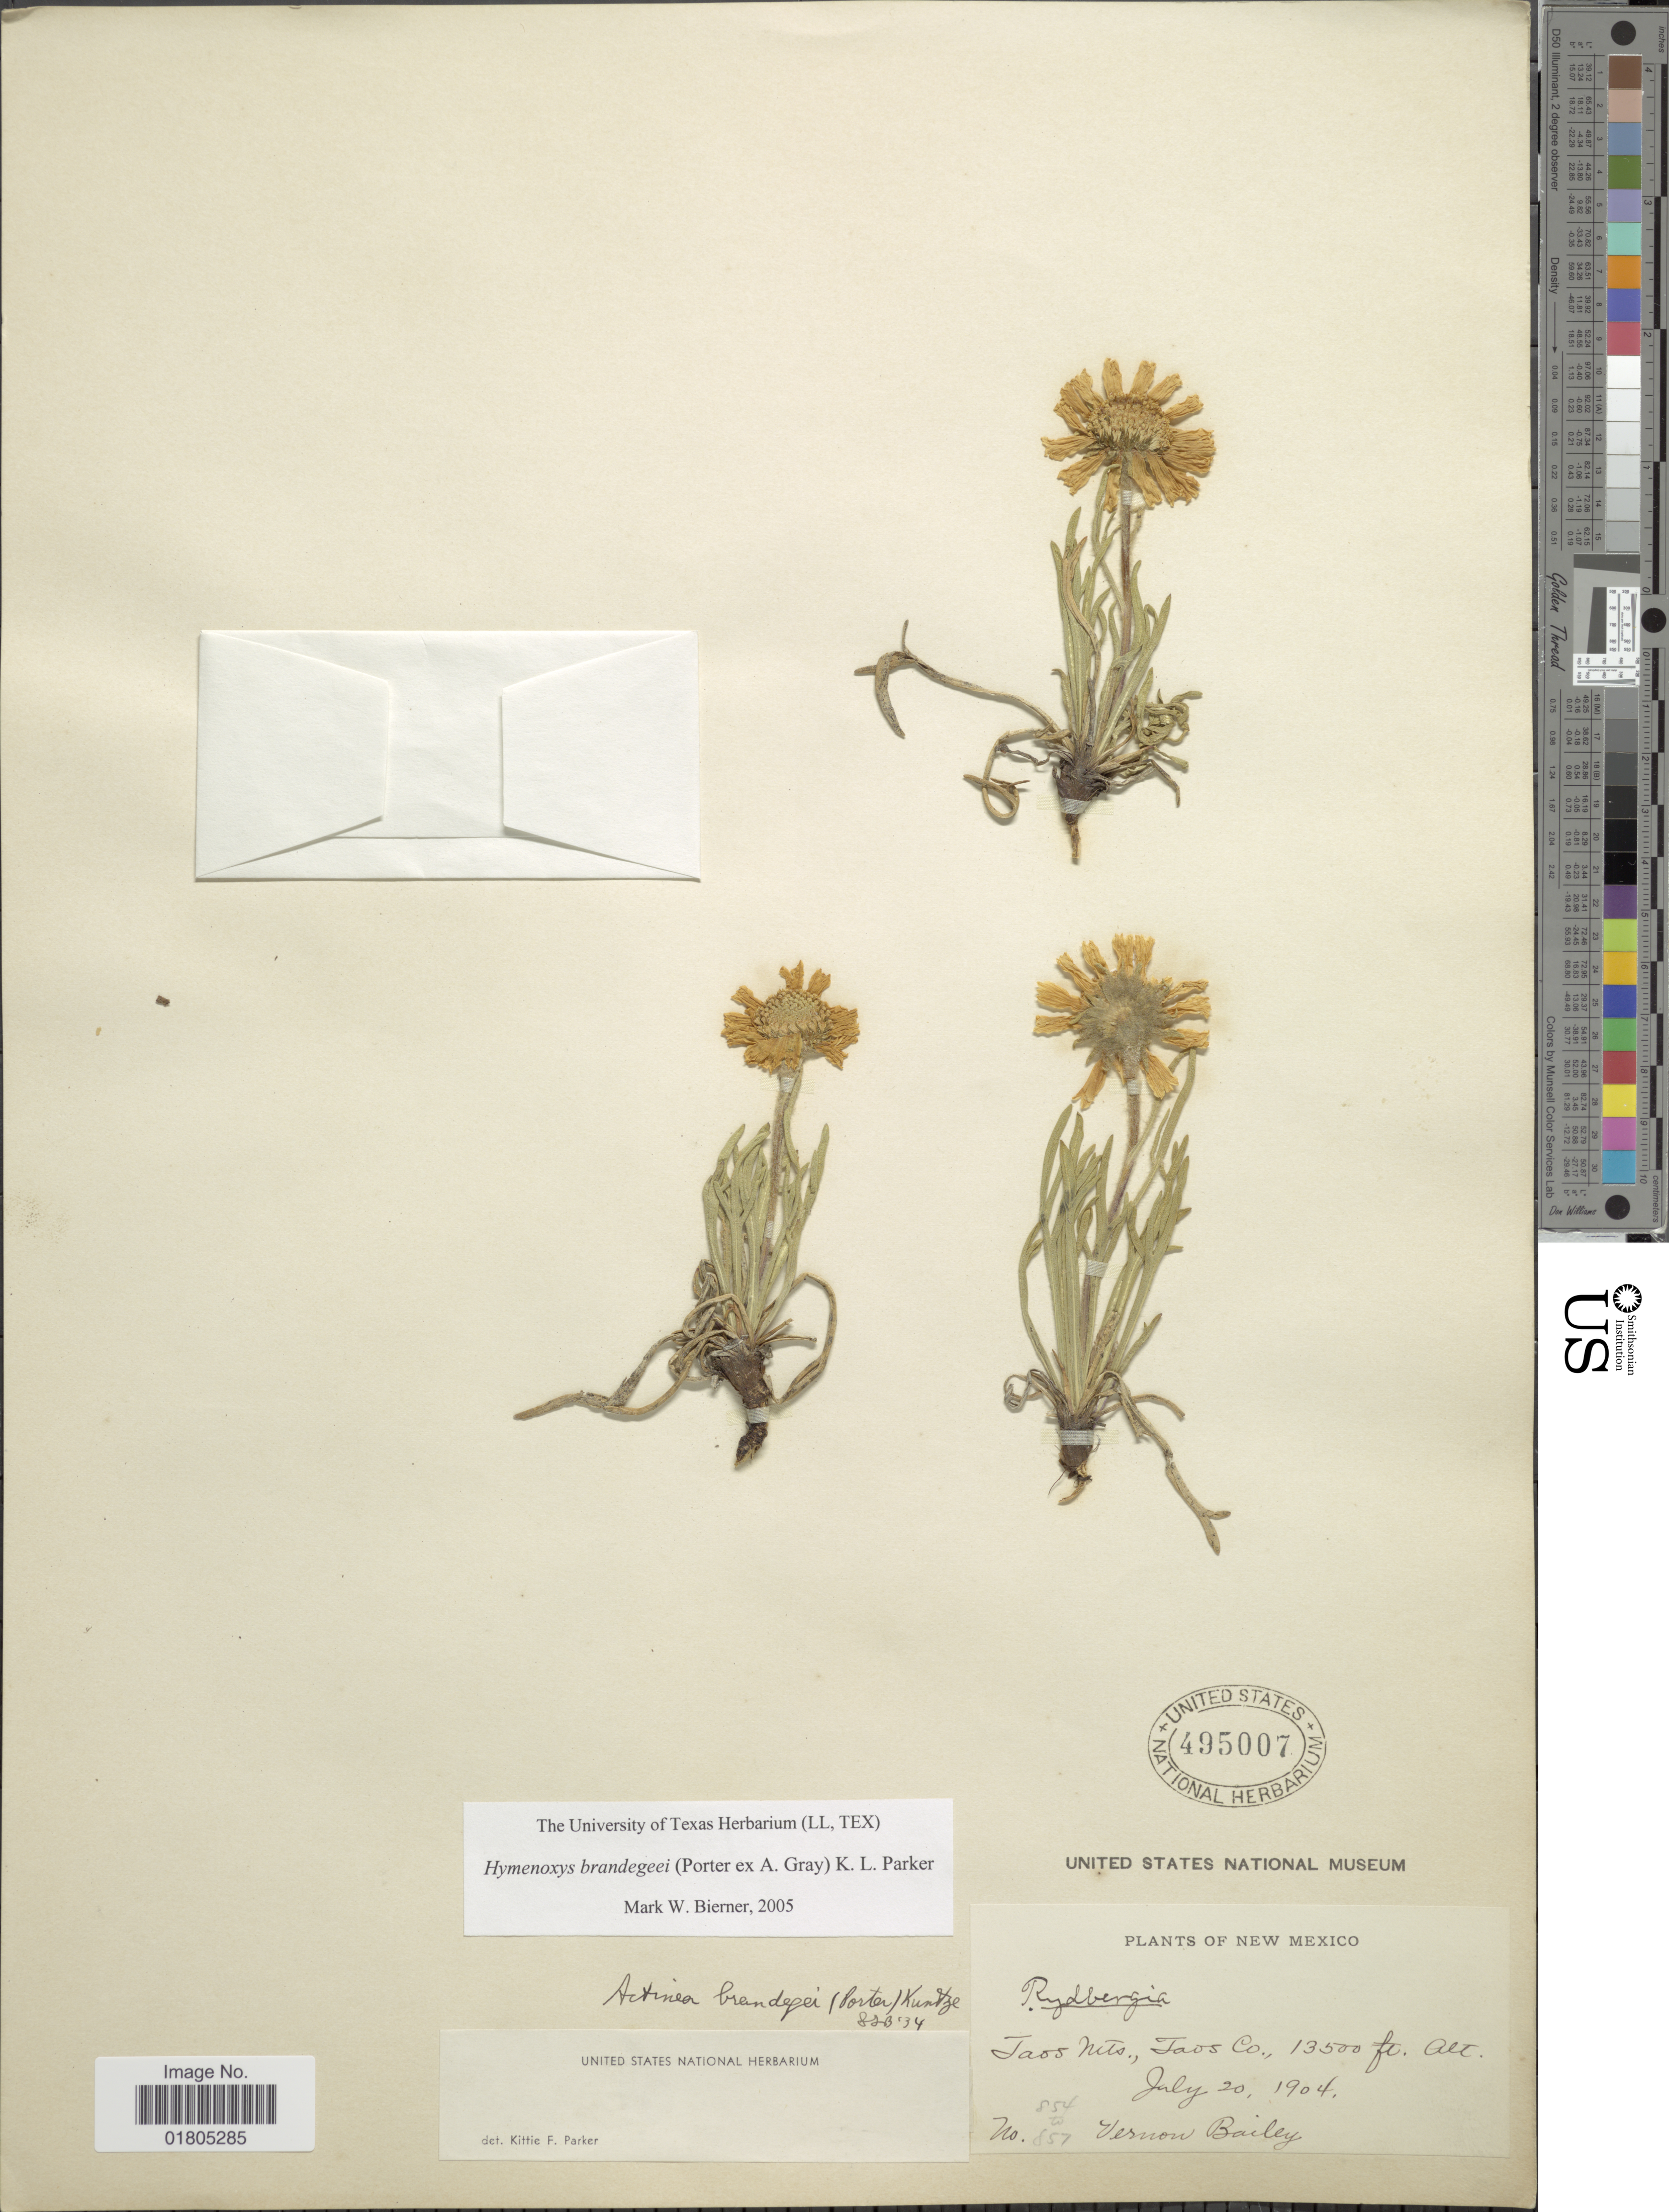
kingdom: Plantae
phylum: Tracheophyta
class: Magnoliopsida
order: Asterales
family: Asteraceae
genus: Actinea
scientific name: Actinea brandegeei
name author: (Porter ex A. Gray) Kuntze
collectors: V. O. Bailey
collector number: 854/857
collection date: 1904-07-20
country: United States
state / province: New Mexico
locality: Taos Mts., Taos Co.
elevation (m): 4115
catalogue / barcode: US 495007